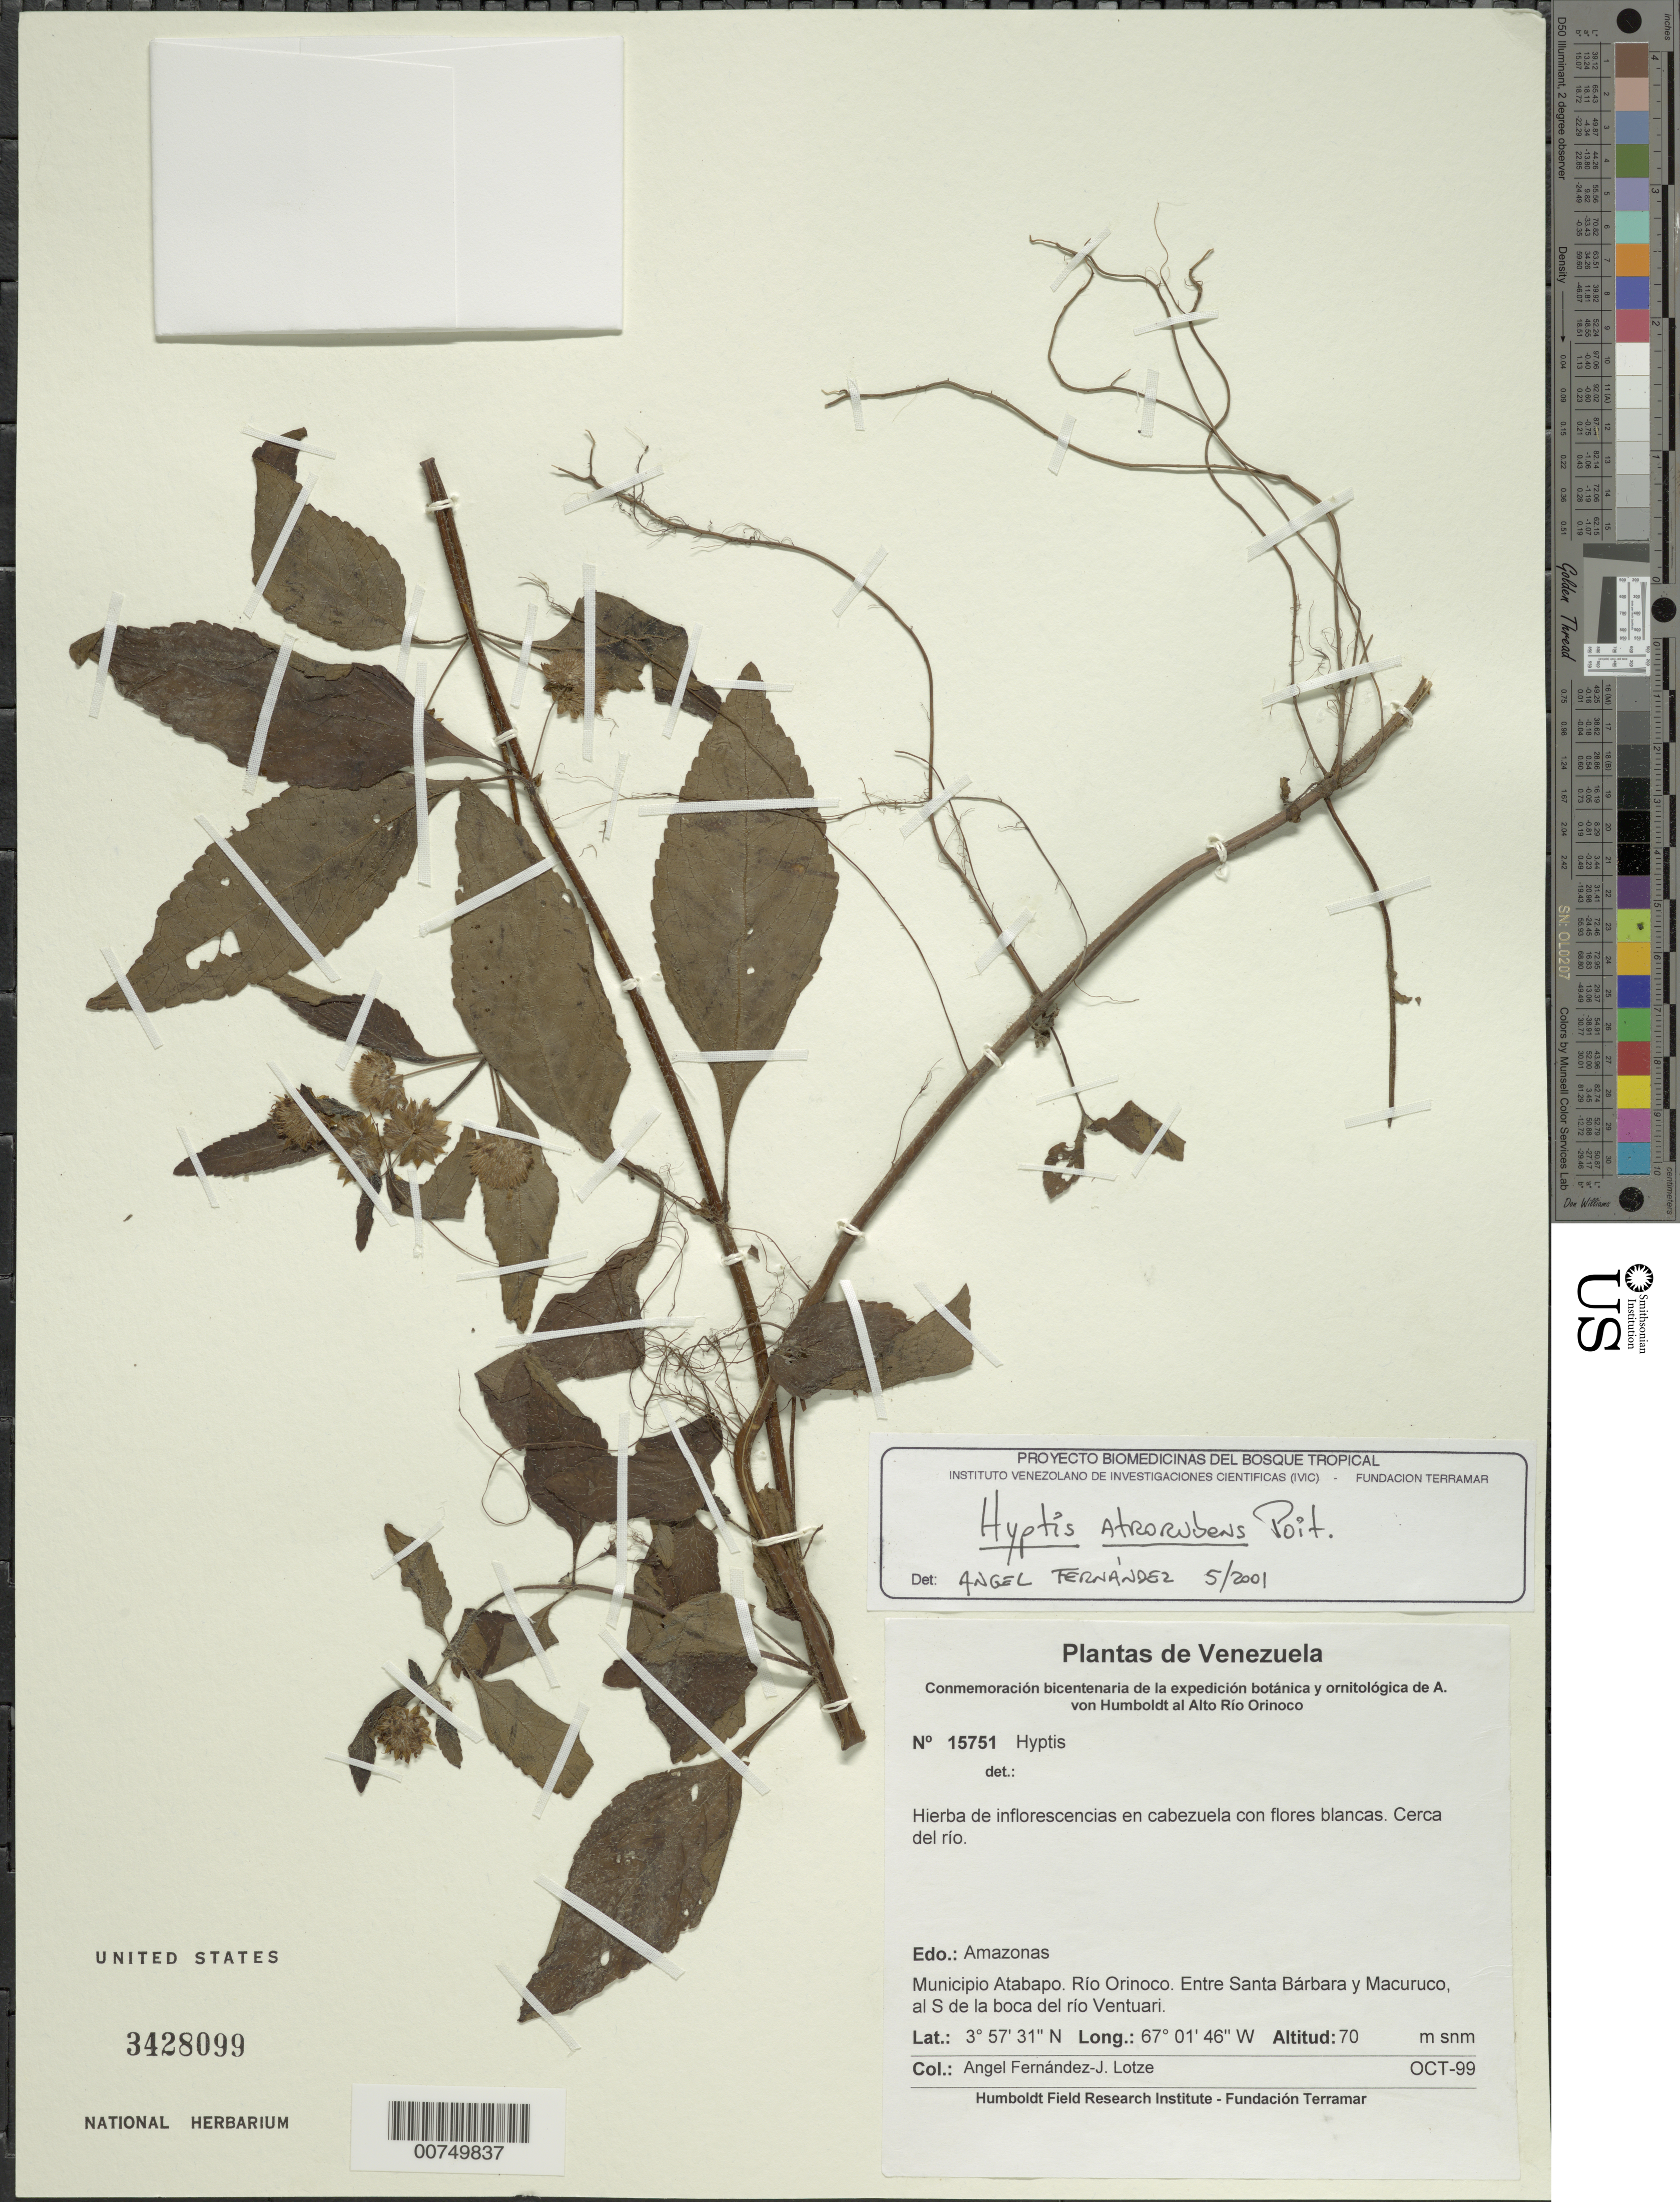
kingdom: Plantae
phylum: Tracheophyta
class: Magnoliopsida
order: Lamiales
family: Lamiaceae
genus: Hyptis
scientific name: Hyptis atrorubens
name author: Poit.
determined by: Fernández, A.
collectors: A. Fernández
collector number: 15751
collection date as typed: Oct-99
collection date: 1999-10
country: Venezuela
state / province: Amazonas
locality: Mun. Atabapo, Río Orinoco, entre Santa Bárbara y Macuruco, al S de la boca del Río Ventuari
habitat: Near river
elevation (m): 70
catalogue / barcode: US 3428099